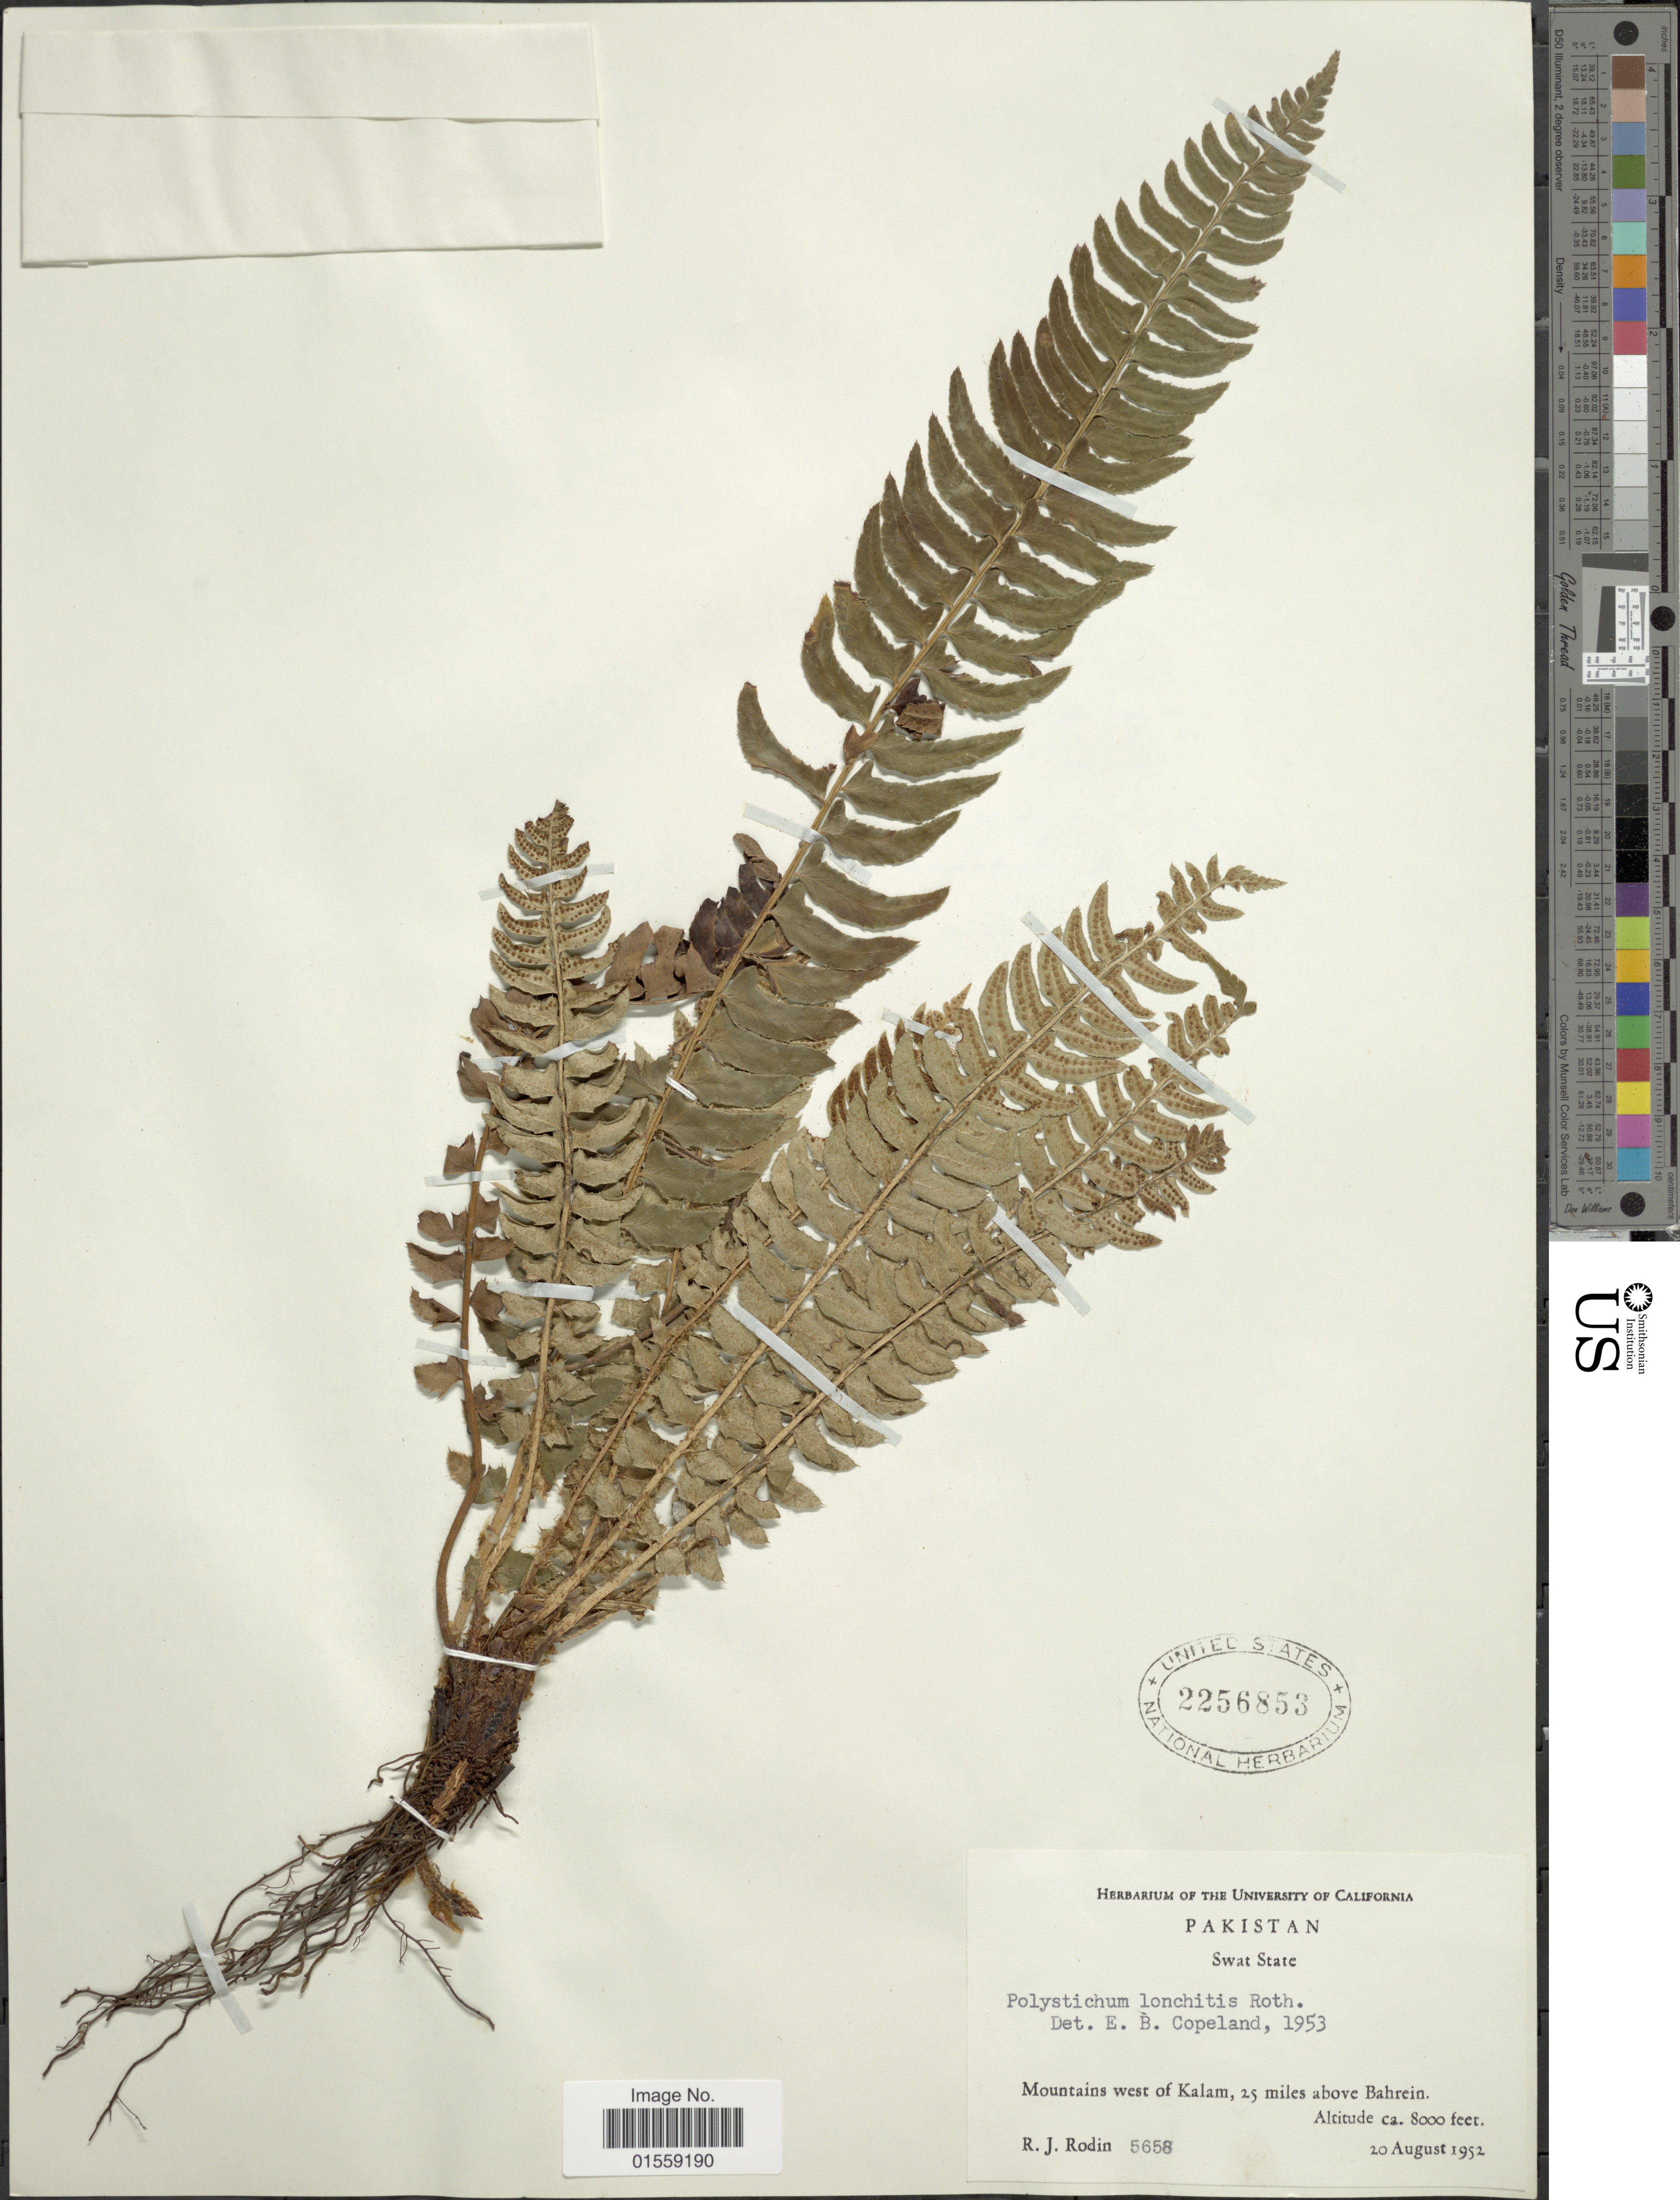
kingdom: Plantae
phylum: Tracheophyta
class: Polypodiopsida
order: Polypodiales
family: Dryopteridaceae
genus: Polystichum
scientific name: Polystichum lonchitis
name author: (Roth) L.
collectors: R. J. Rodin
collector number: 5658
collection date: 1952-08-20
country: Pakistan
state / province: Khyber Pakhtunkhwa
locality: Swat State, Mountains west of Kalam, 25 miles above Bahrein.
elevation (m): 2438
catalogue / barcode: US 2256853